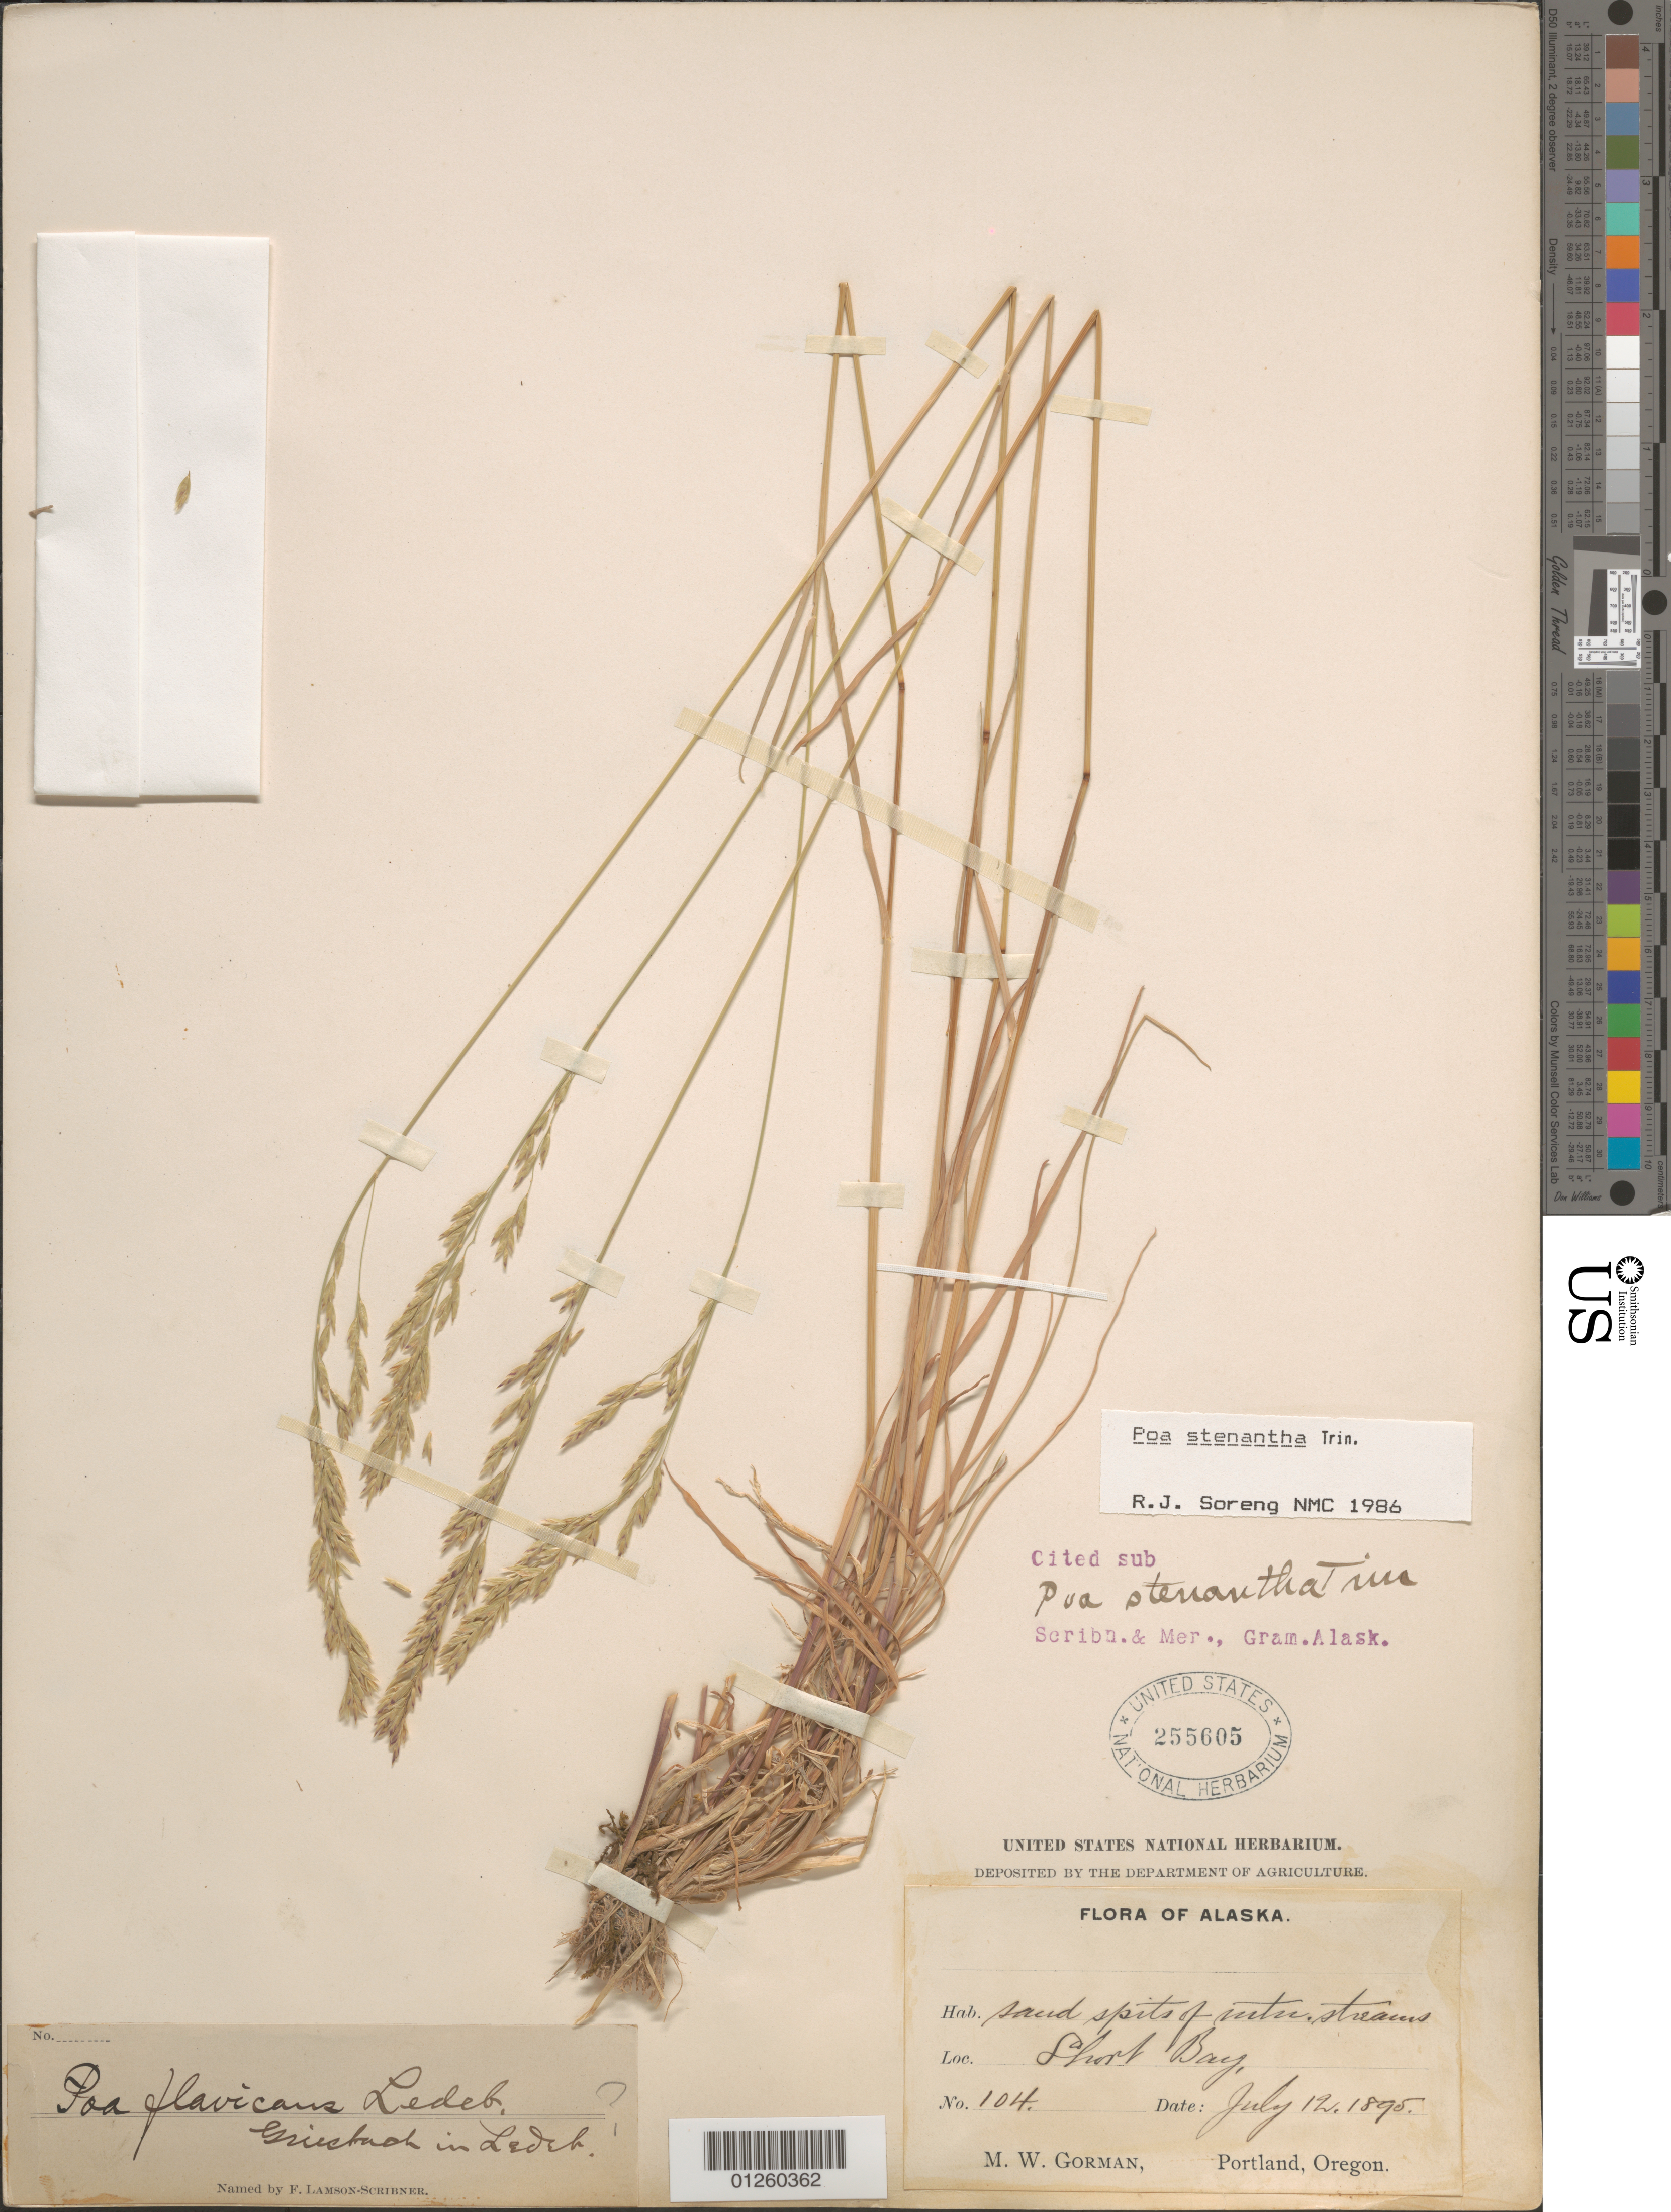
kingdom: Plantae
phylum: Tracheophyta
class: Liliopsida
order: Poales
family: Poaceae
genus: Poa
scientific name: Poa stenantha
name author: Trin.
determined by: Soreng, Robert J., Research Associate (BOT), Smithsonian Institution - National Museum of Natural History (UNITED STATES)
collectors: M. W. Gorman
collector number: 104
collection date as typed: July 12, 1895.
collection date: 1890-07-12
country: United States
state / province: Alaska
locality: Short Bay.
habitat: sand spits of mtss. streams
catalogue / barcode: US 255605